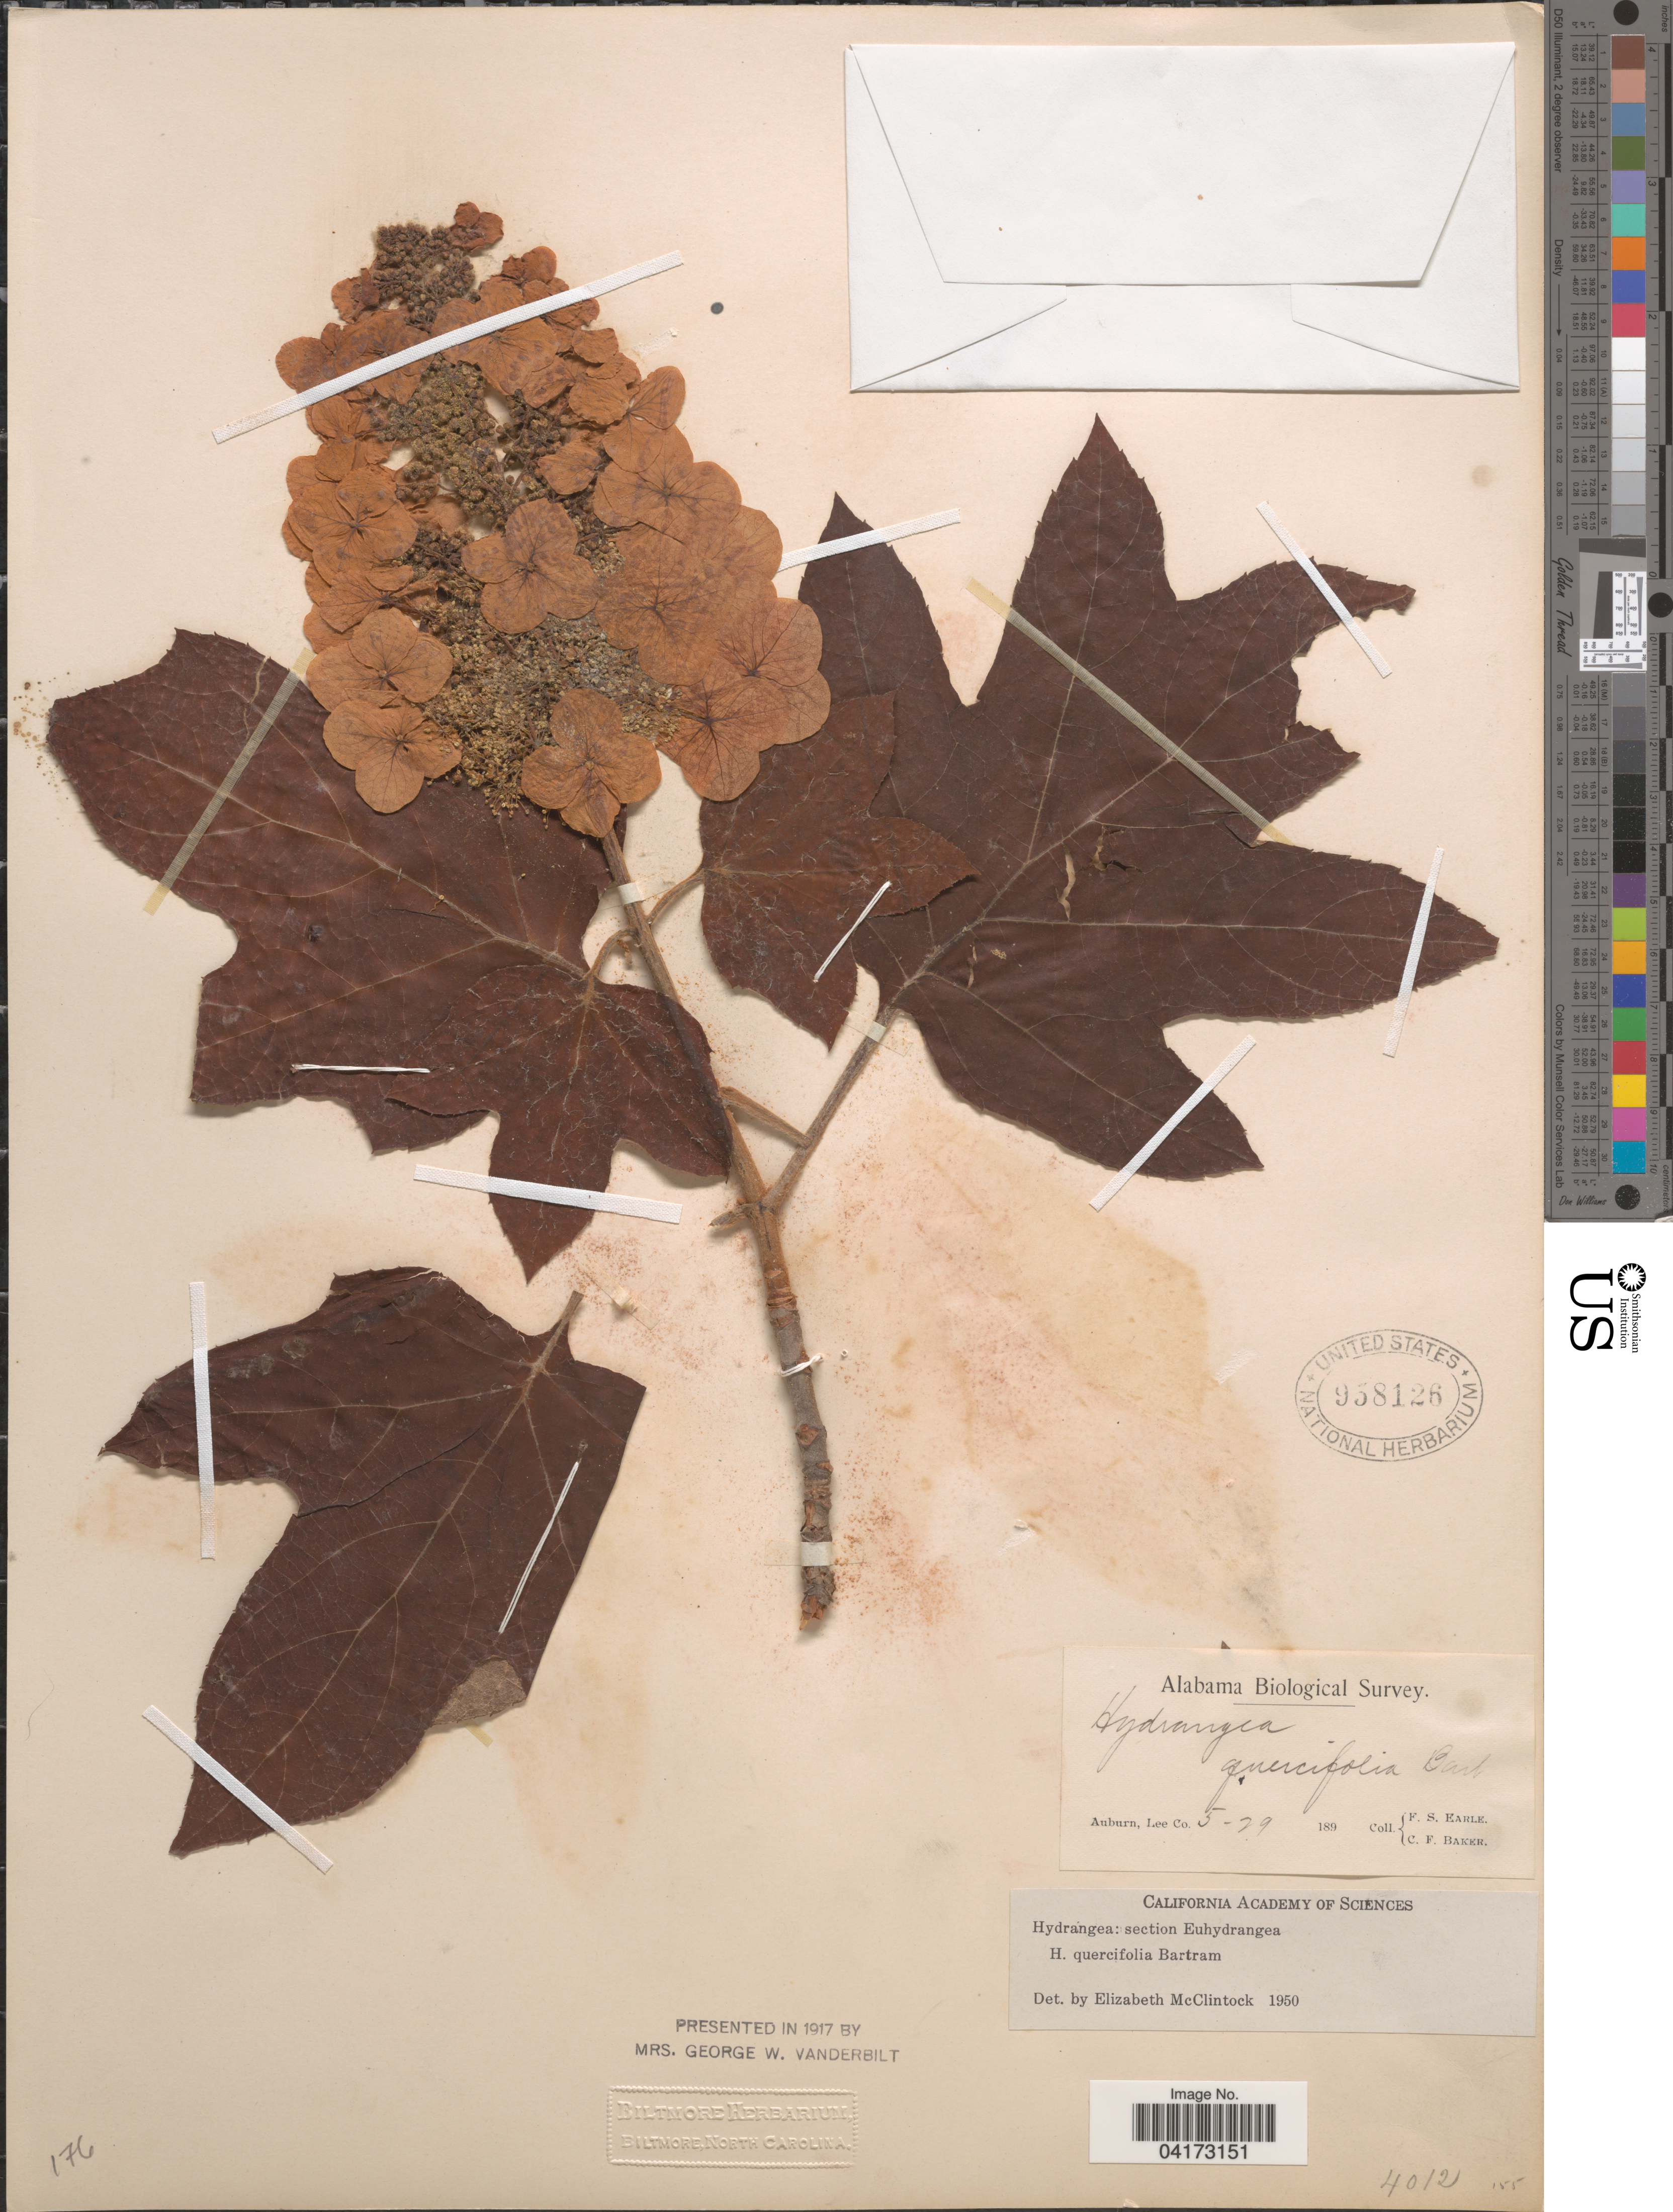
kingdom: Plantae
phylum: Tracheophyta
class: Magnoliopsida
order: Cornales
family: Hydrangeaceae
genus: Hydrangea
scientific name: Hydrangea quercifolia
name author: W. Bartram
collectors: F. S. Earle & C. F. Baker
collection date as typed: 5 - 29 189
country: United States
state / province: Alabama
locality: Alabama Biological Survey. Auburn, Lee Co.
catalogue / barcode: US 958126